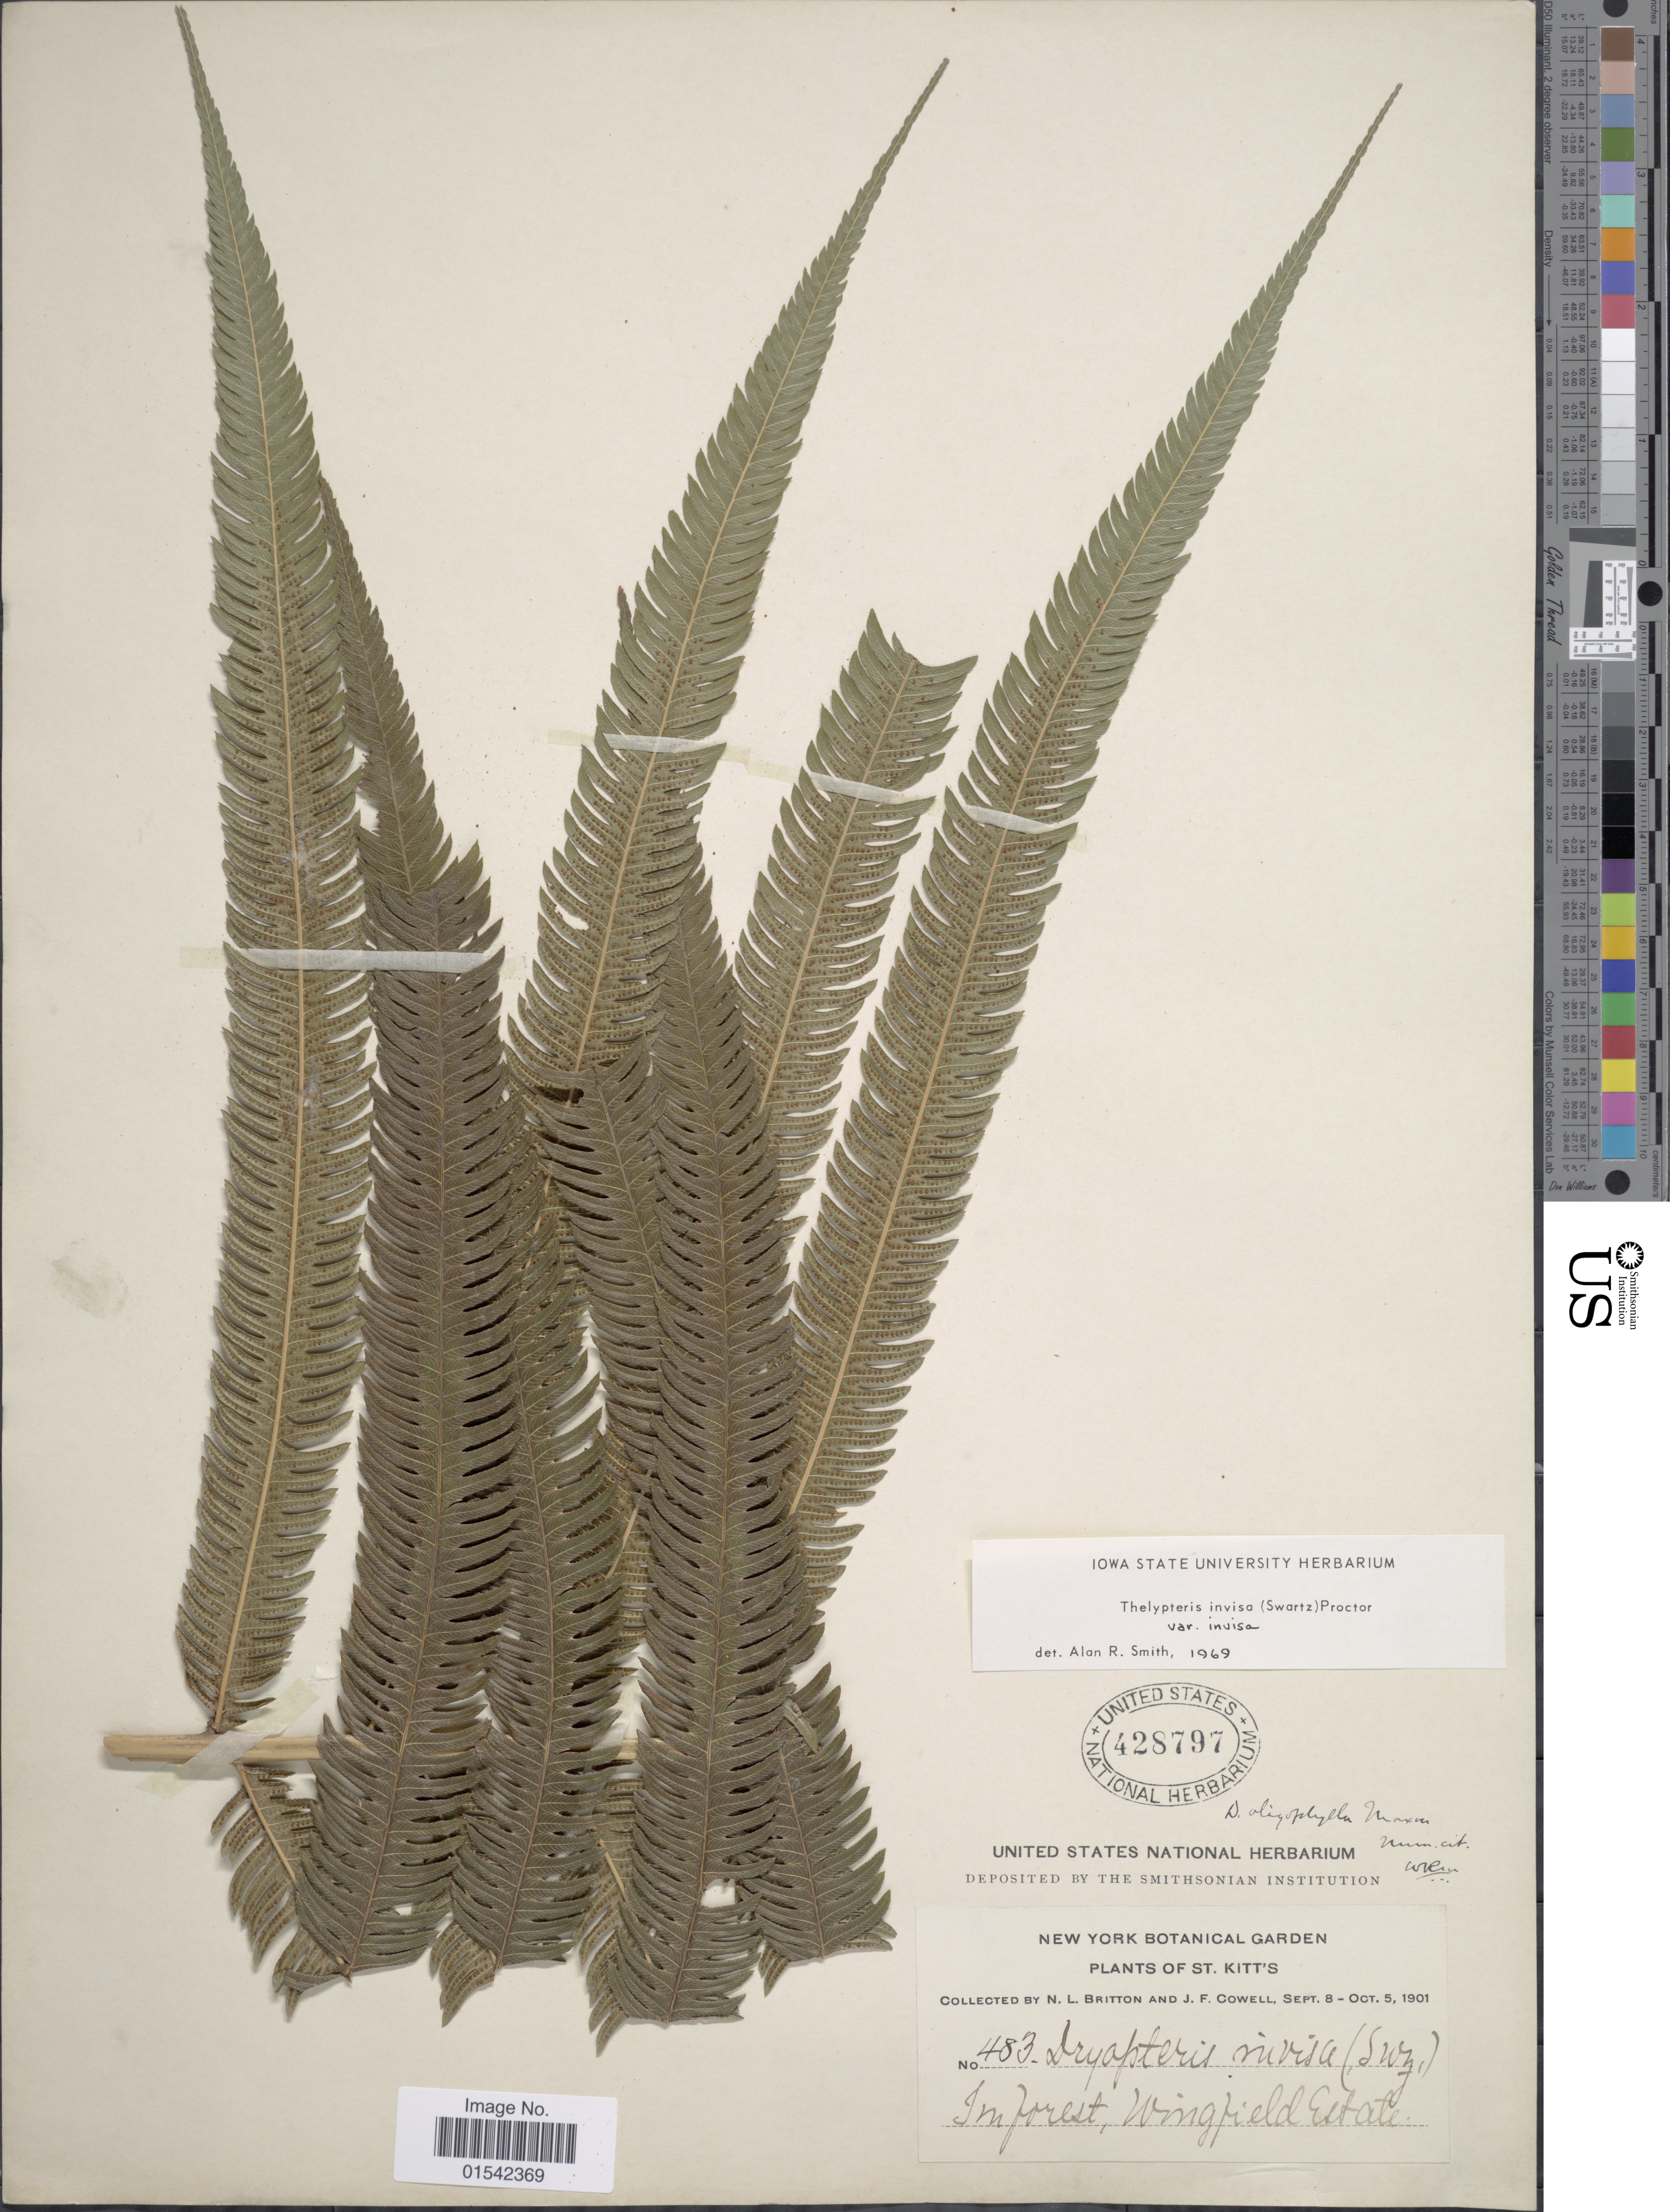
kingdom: Plantae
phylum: Tracheophyta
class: Polypodiopsida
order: Polypodiales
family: Thelypteridaceae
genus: Cyclosorus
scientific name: Cyclosorus grandis (A.R. Sm.) comb. nov., ined 2015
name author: (A.R. Sm.)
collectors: N. Britton & J. F. Cowell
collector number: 483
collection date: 1901-09-08/1901-10-05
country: St. Christopher-Nevis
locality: St. Kitt's, in forest, Wingfield Estate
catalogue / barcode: US 428797